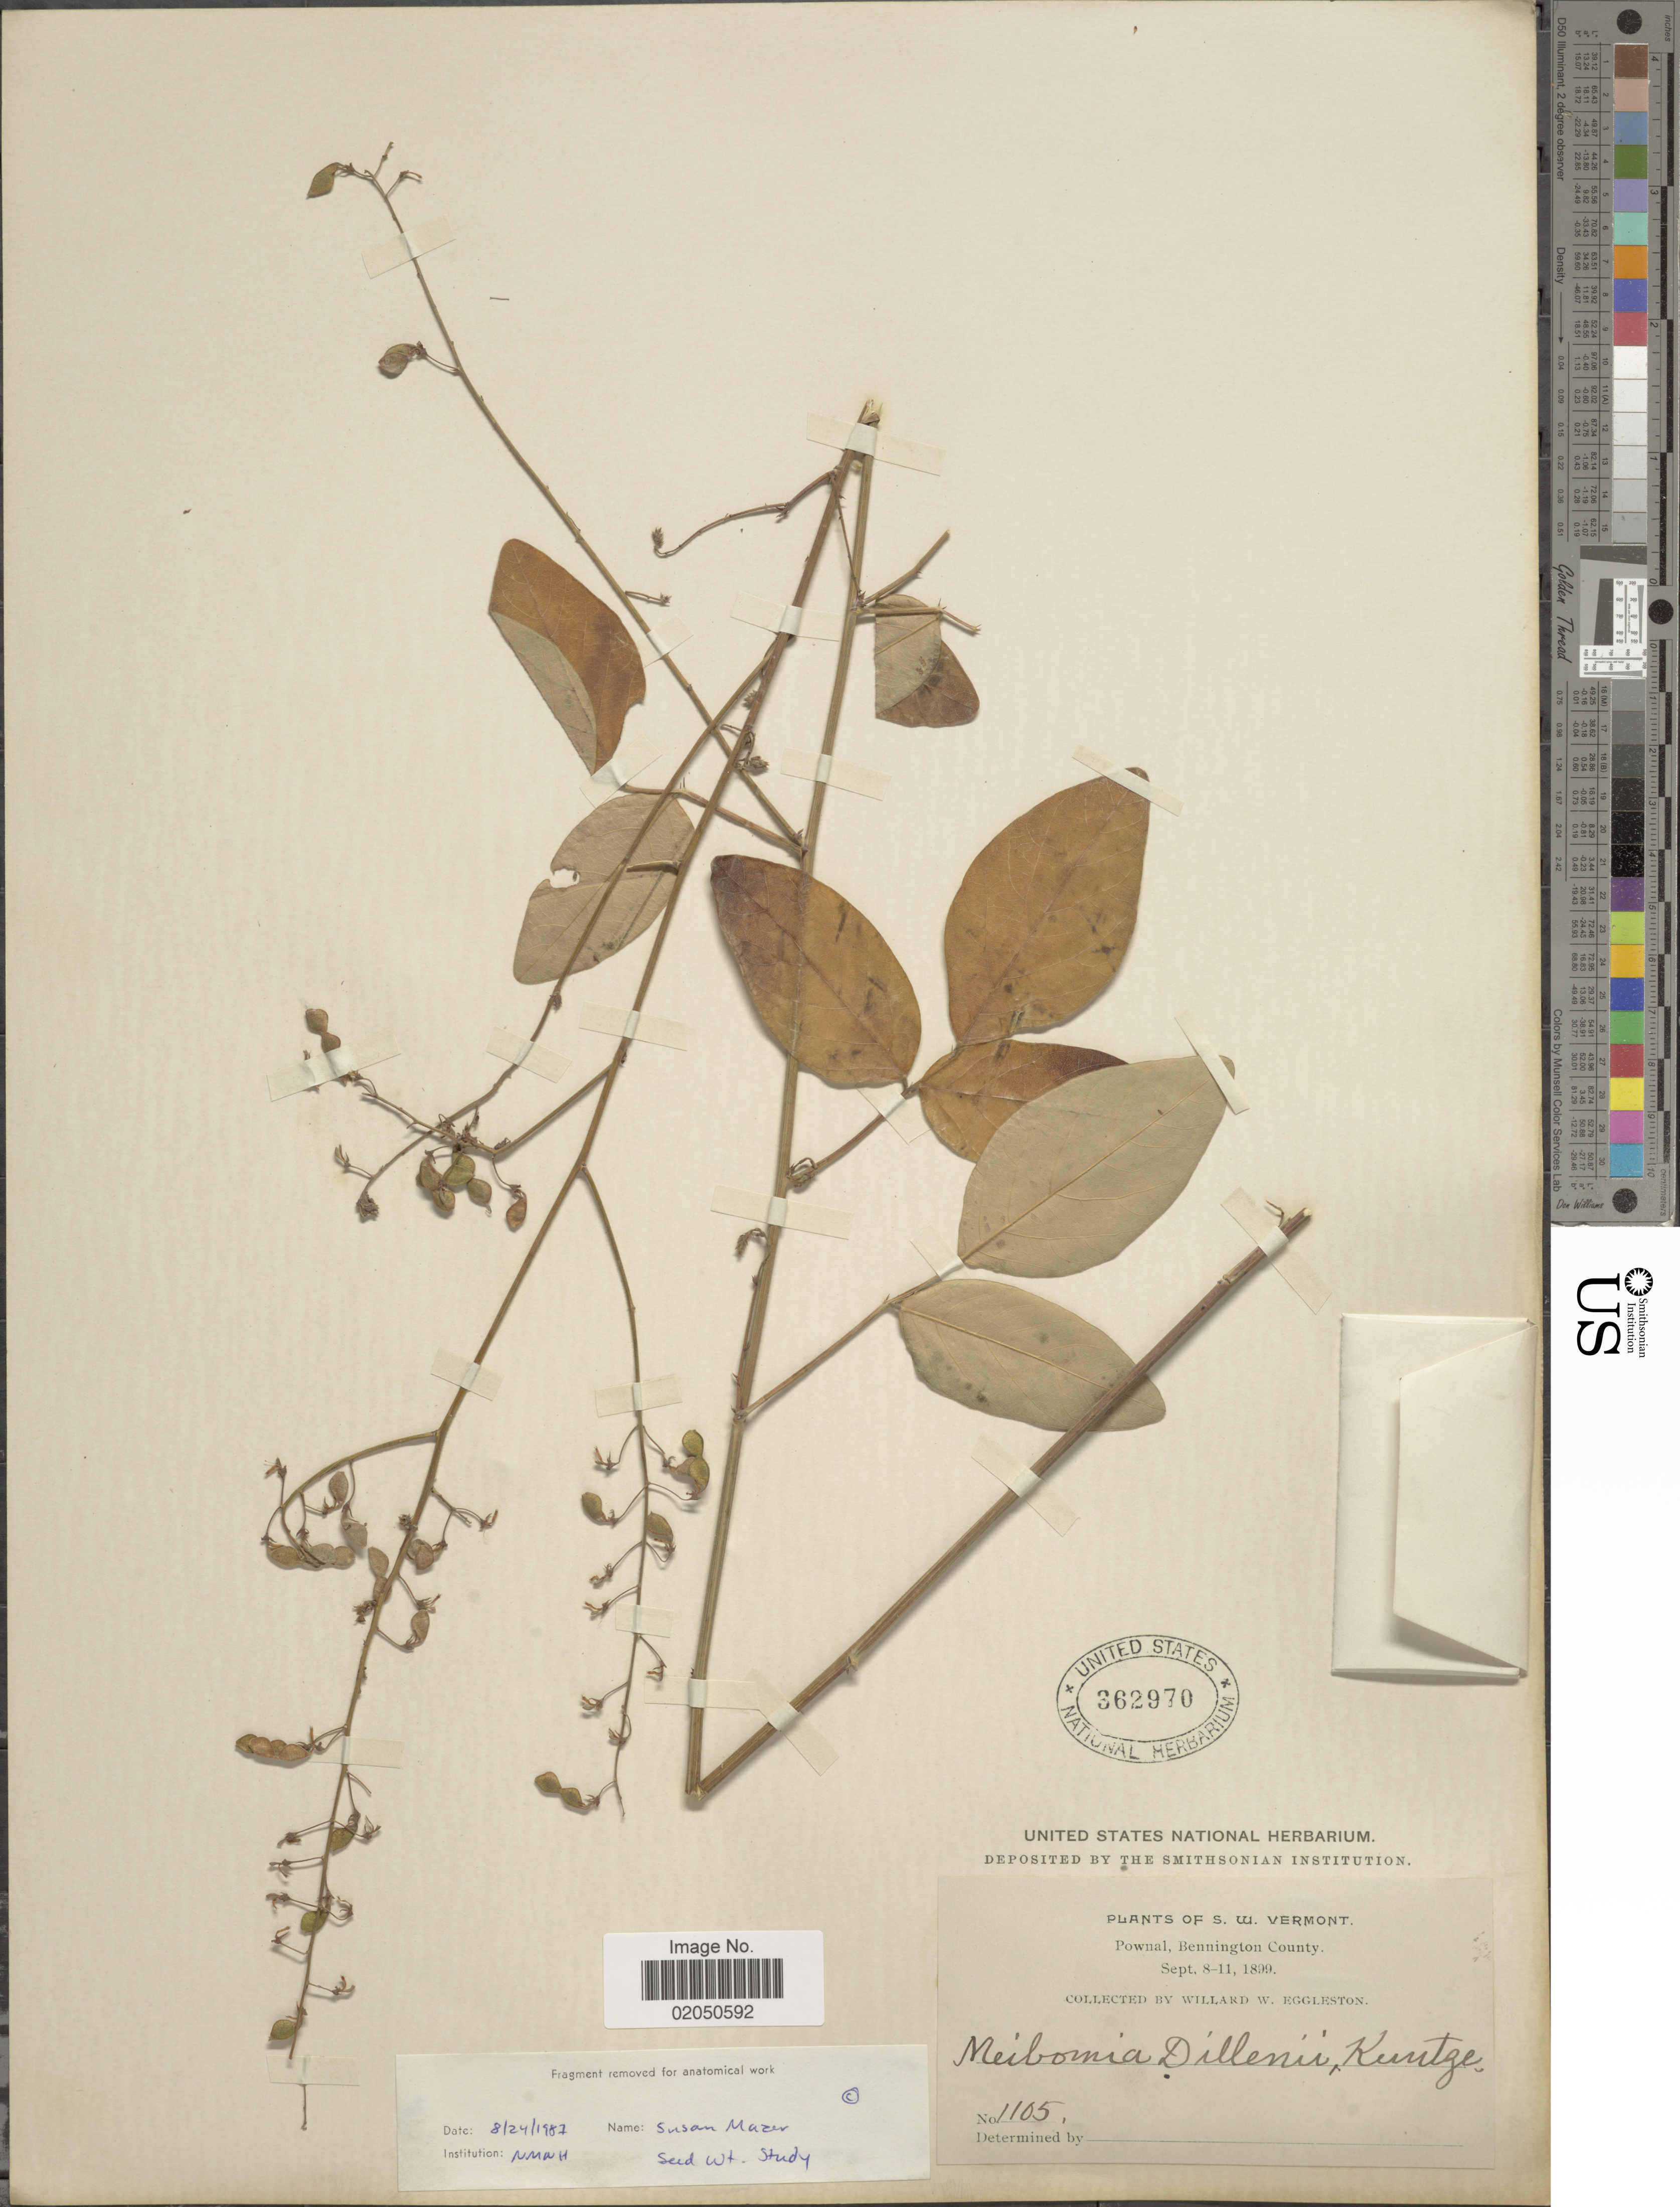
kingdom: Plantae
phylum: Tracheophyta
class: Magnoliopsida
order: Fabales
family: Fabaceae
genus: Desmodium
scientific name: Desmodium glabellum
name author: (Michx.) DC.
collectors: W. W. Eggleston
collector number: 1105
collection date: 1899-09-08/1899-09-11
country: United States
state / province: Vermont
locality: S.W. Vermont, Pownal, Bennington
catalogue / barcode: US 362970